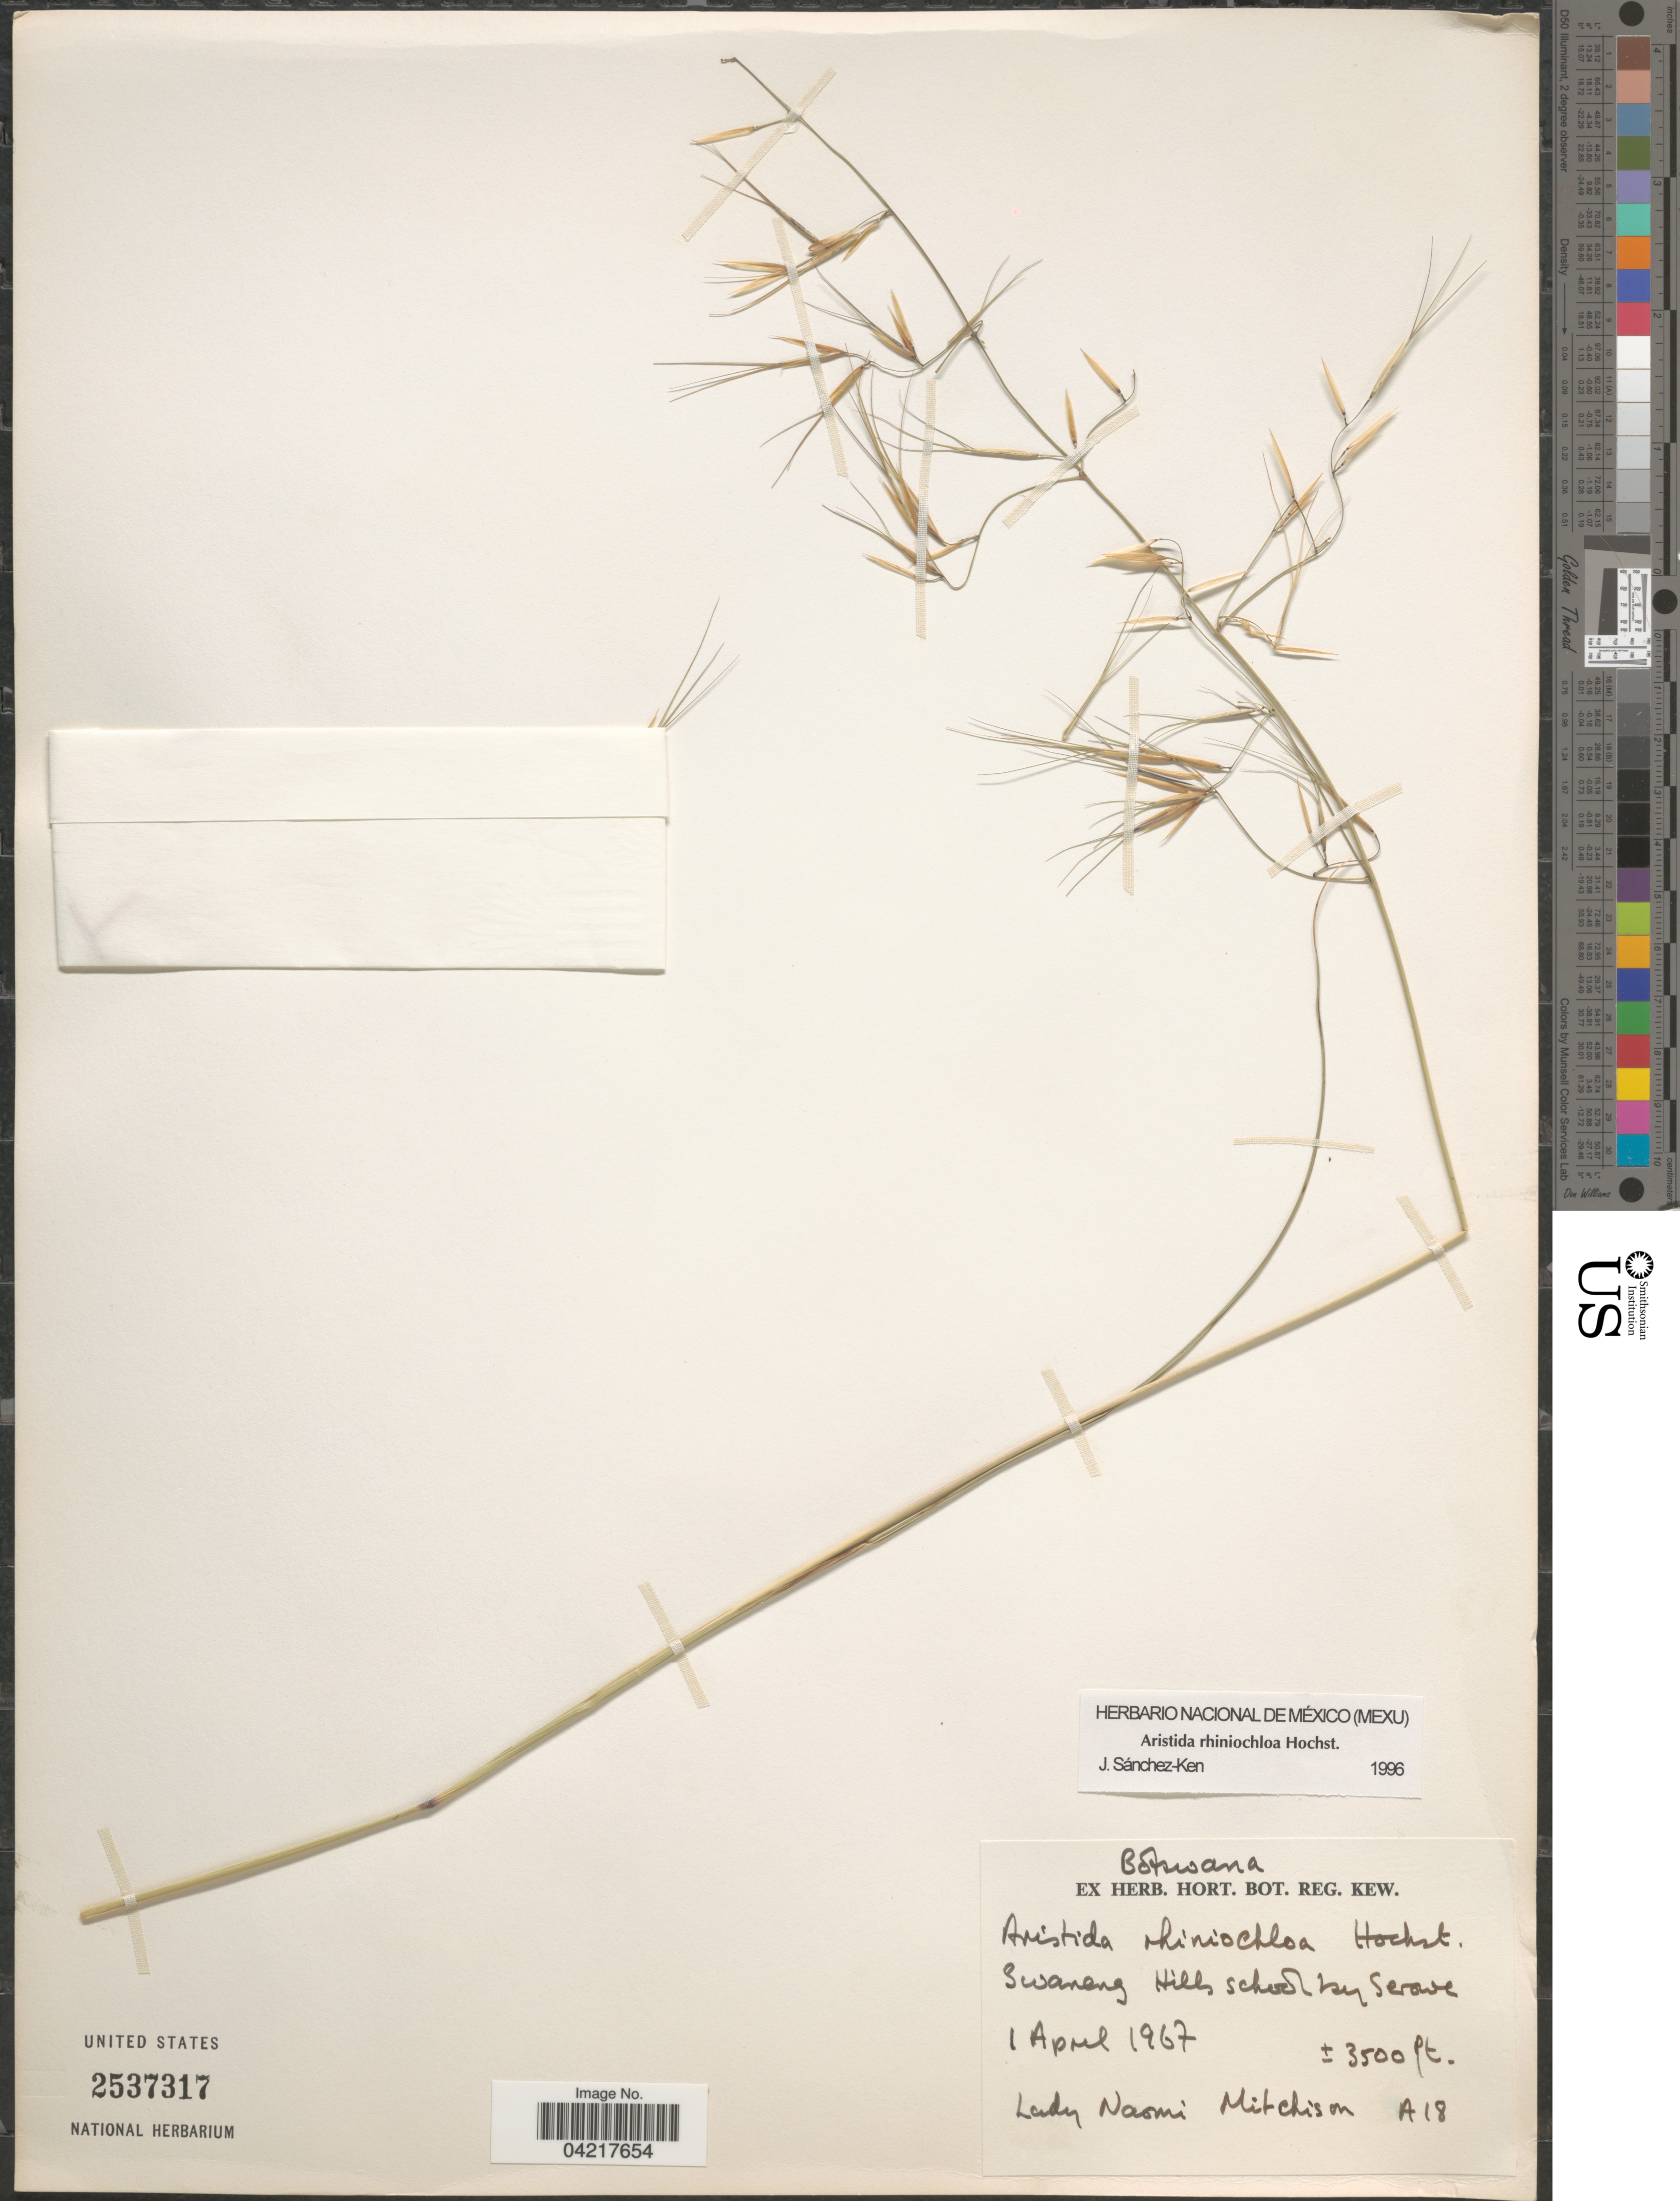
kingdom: Plantae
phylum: Tracheophyta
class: Liliopsida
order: Poales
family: Poaceae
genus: Aristida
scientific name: Aristida rhiniochloa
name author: Hochst.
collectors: N. Mitchison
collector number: A18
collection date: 1967-04-01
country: Botswana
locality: Swaneng Hills school by Serowe.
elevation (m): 1067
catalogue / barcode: US 2537317